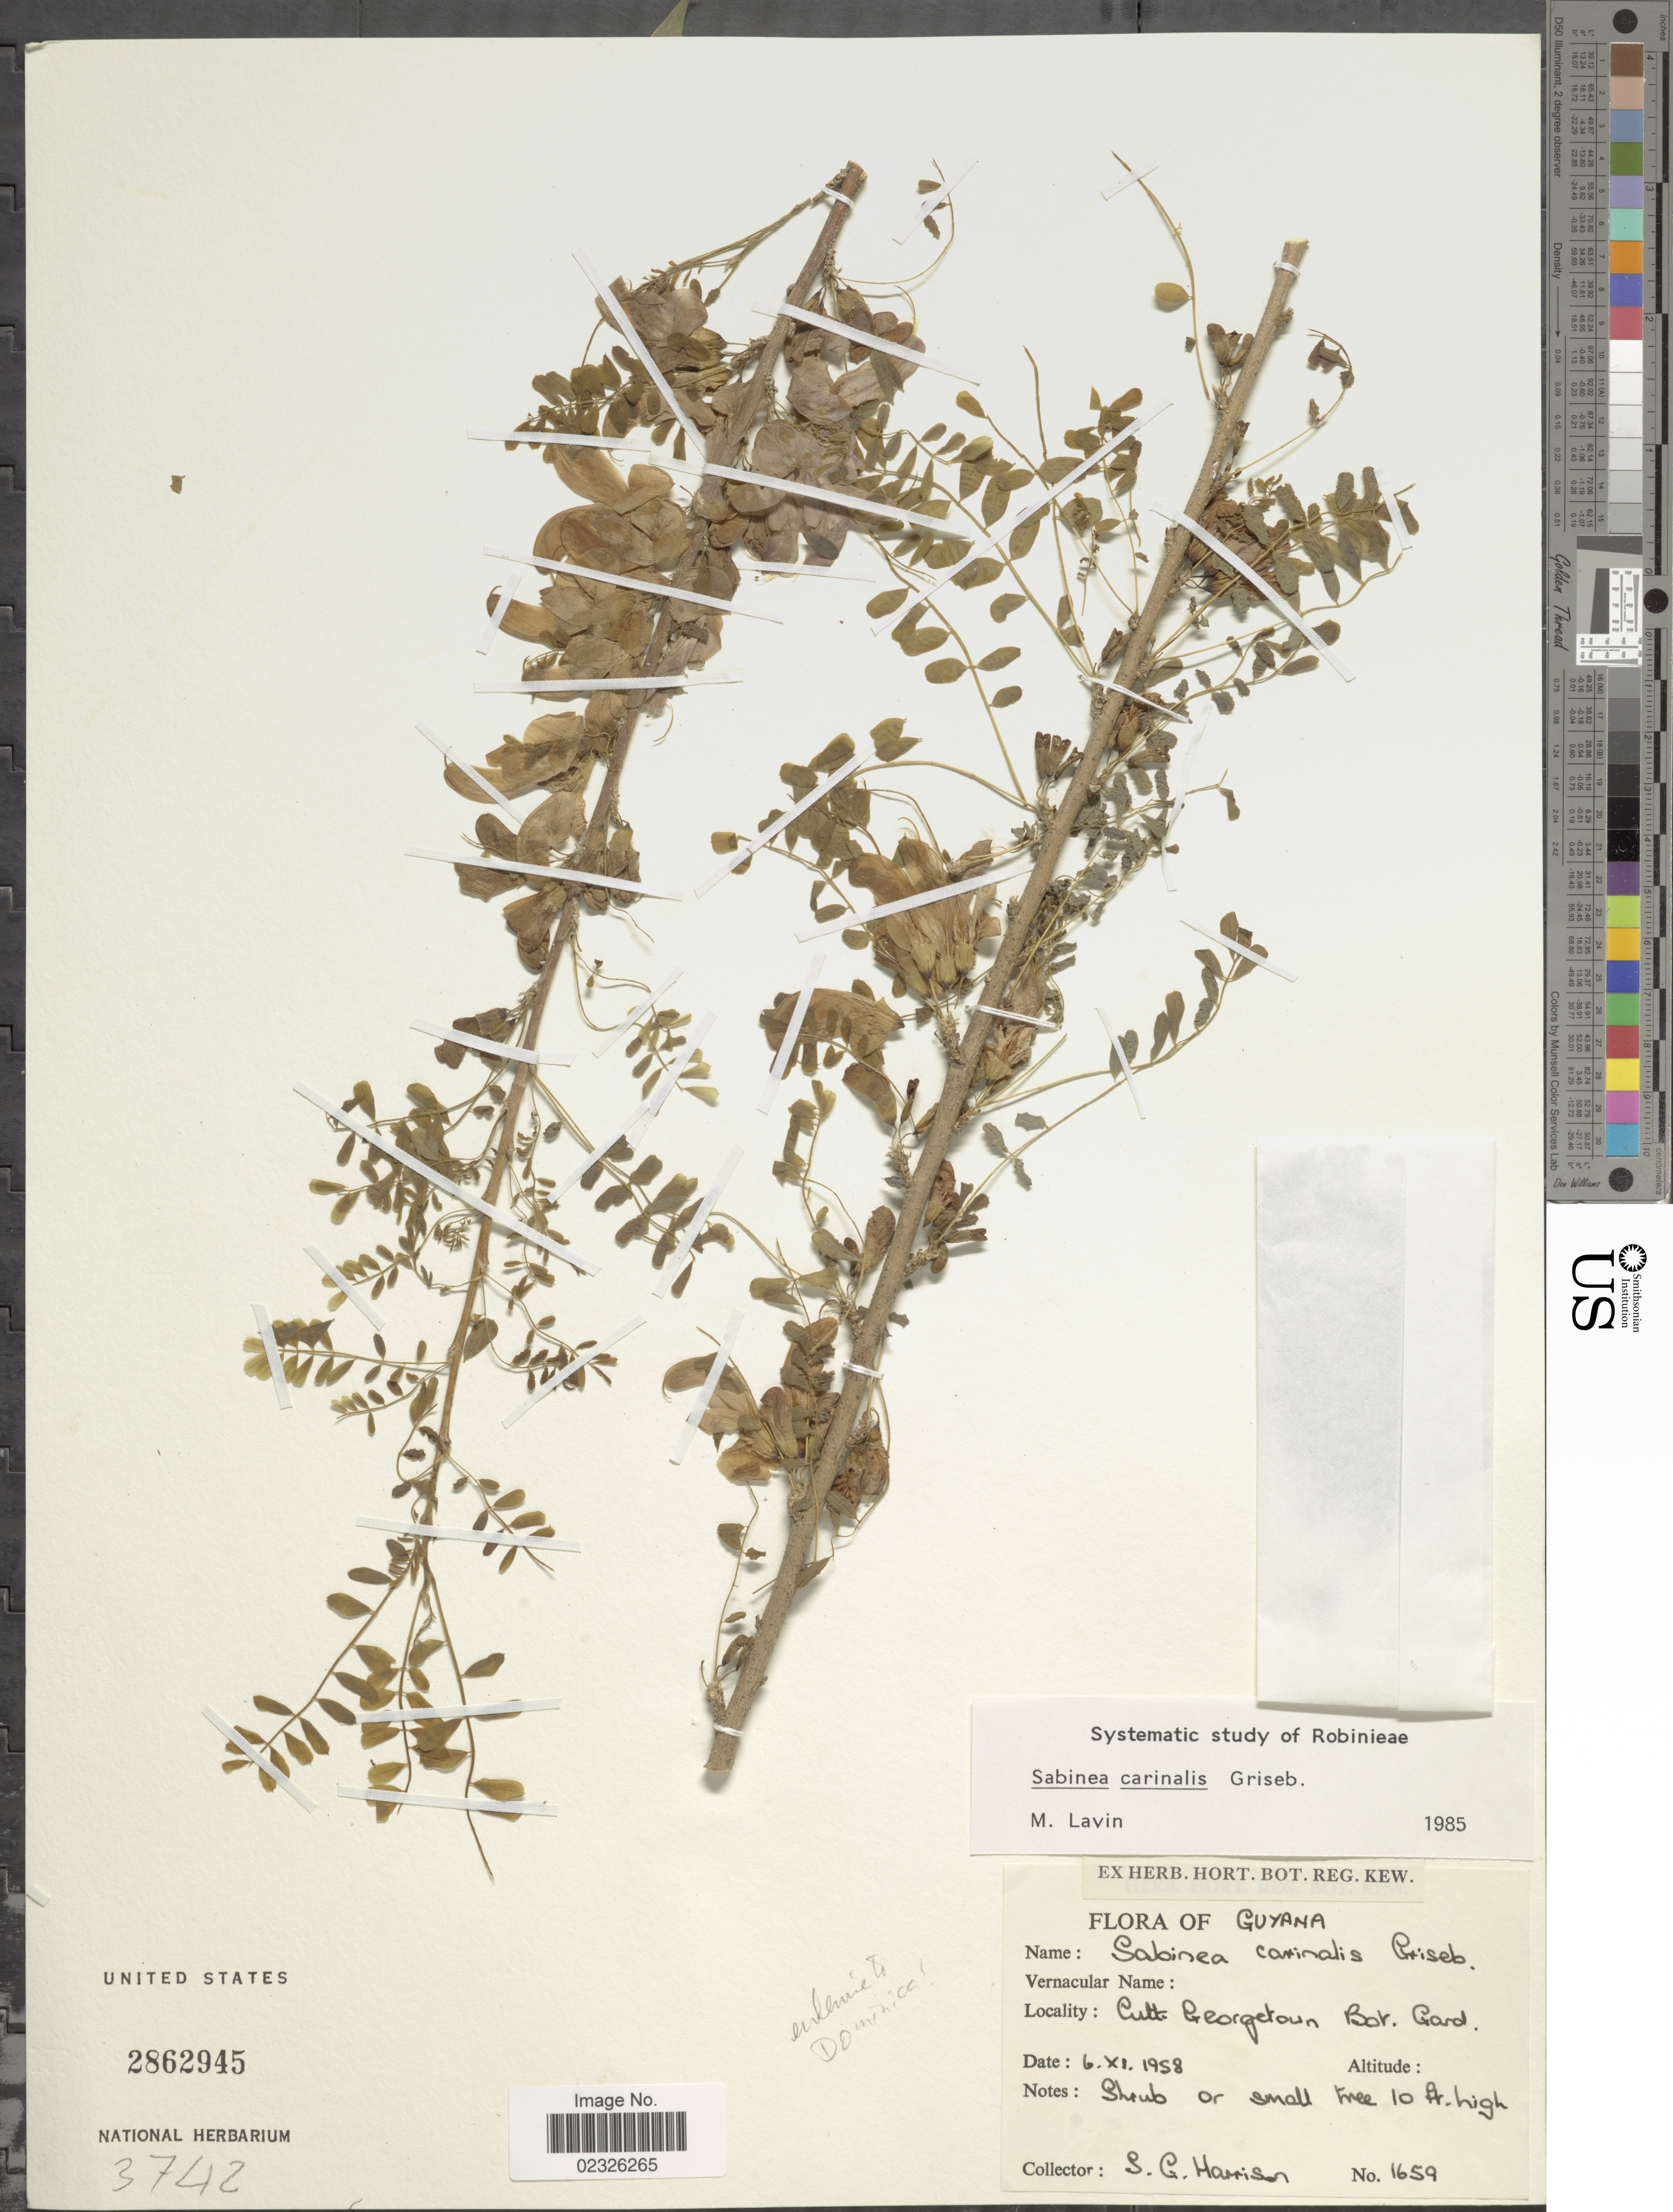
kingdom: Plantae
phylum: Tracheophyta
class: Magnoliopsida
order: Fabales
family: Fabaceae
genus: Poitea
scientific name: Poitea carinalis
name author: (Griseb.) Lavin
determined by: Strong, Mark T., (BOT), Smithsonian Institution - National Museum of Natural History (UNITED STATES)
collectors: S. G. Harrison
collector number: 1659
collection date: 1958-11-06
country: Guyana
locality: Cult. Georgetown Bot. Gard.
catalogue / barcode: US 2862945